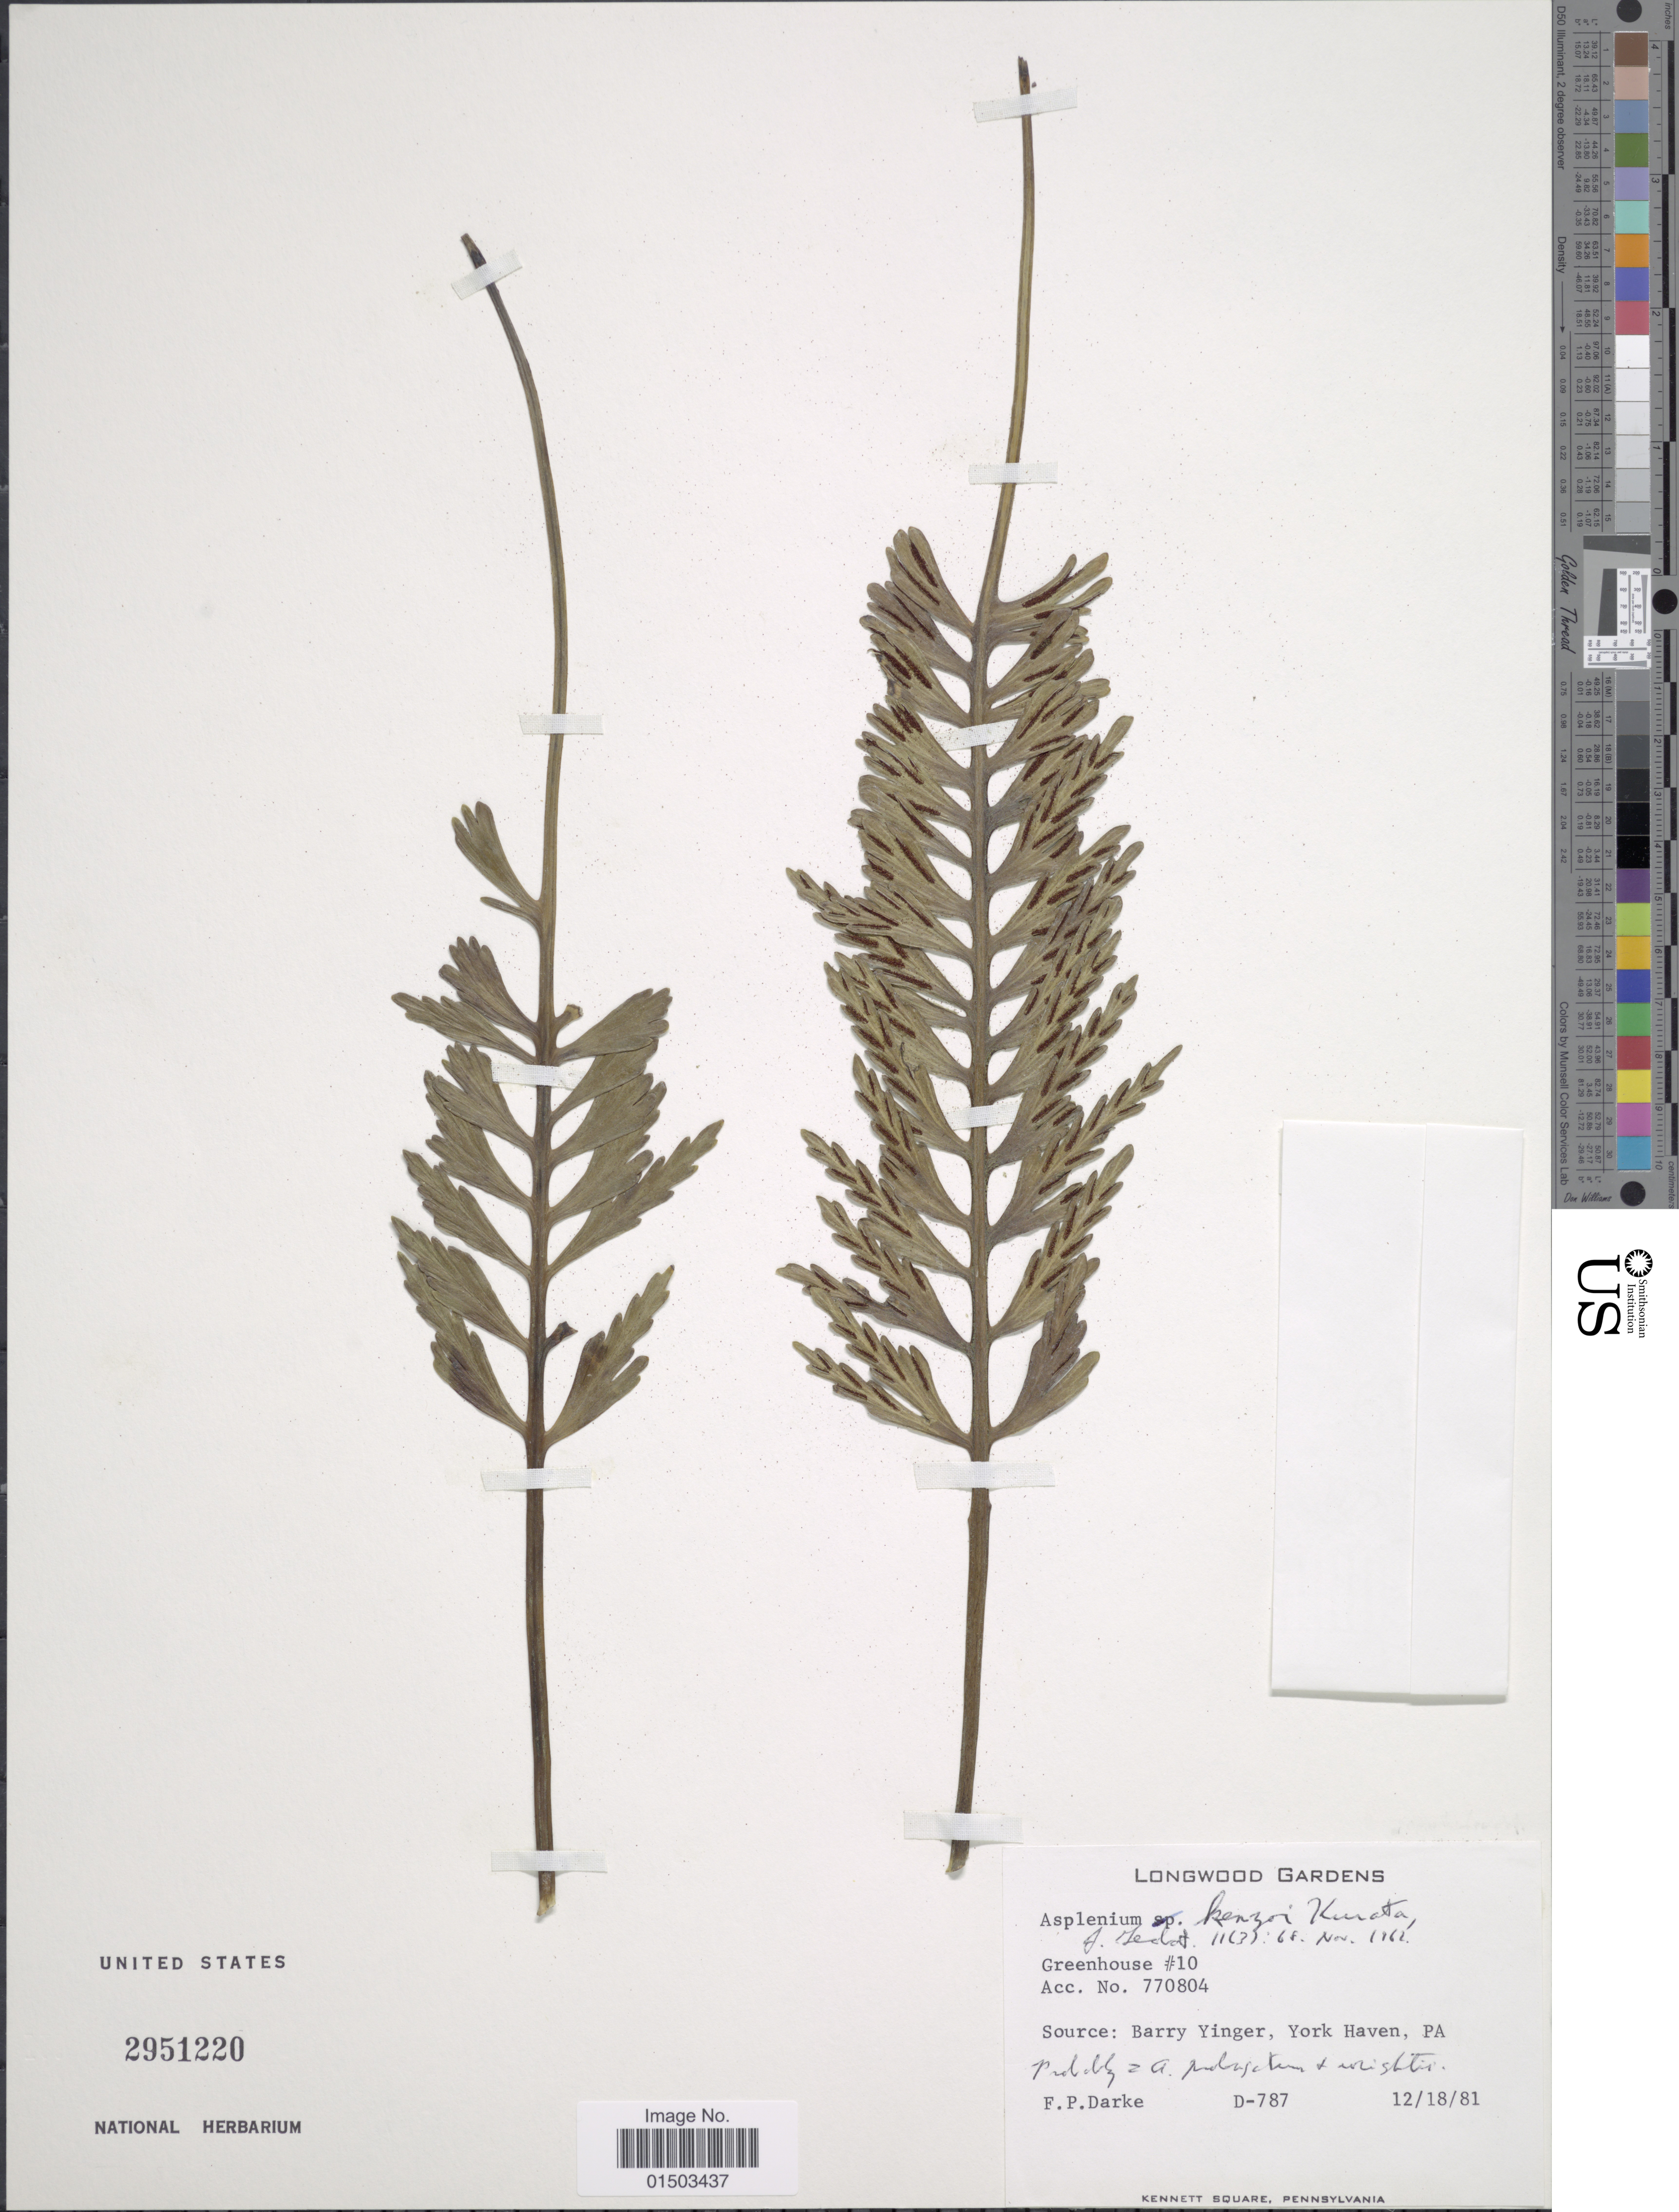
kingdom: Plantae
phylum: Tracheophyta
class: Polypodiopsida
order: Polypodiales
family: Aspleniaceae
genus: Asplenium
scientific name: Asplenium kenzoi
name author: Sa. Kurata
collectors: F. Darke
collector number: D-787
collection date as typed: Transcribed d/m/y: 18/12/81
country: United States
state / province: Pennsylvania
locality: Longwood Gardens. Greenhouse #10, Acc. no. 770804. Kennet Square, Pennsylvania.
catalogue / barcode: US 2951220